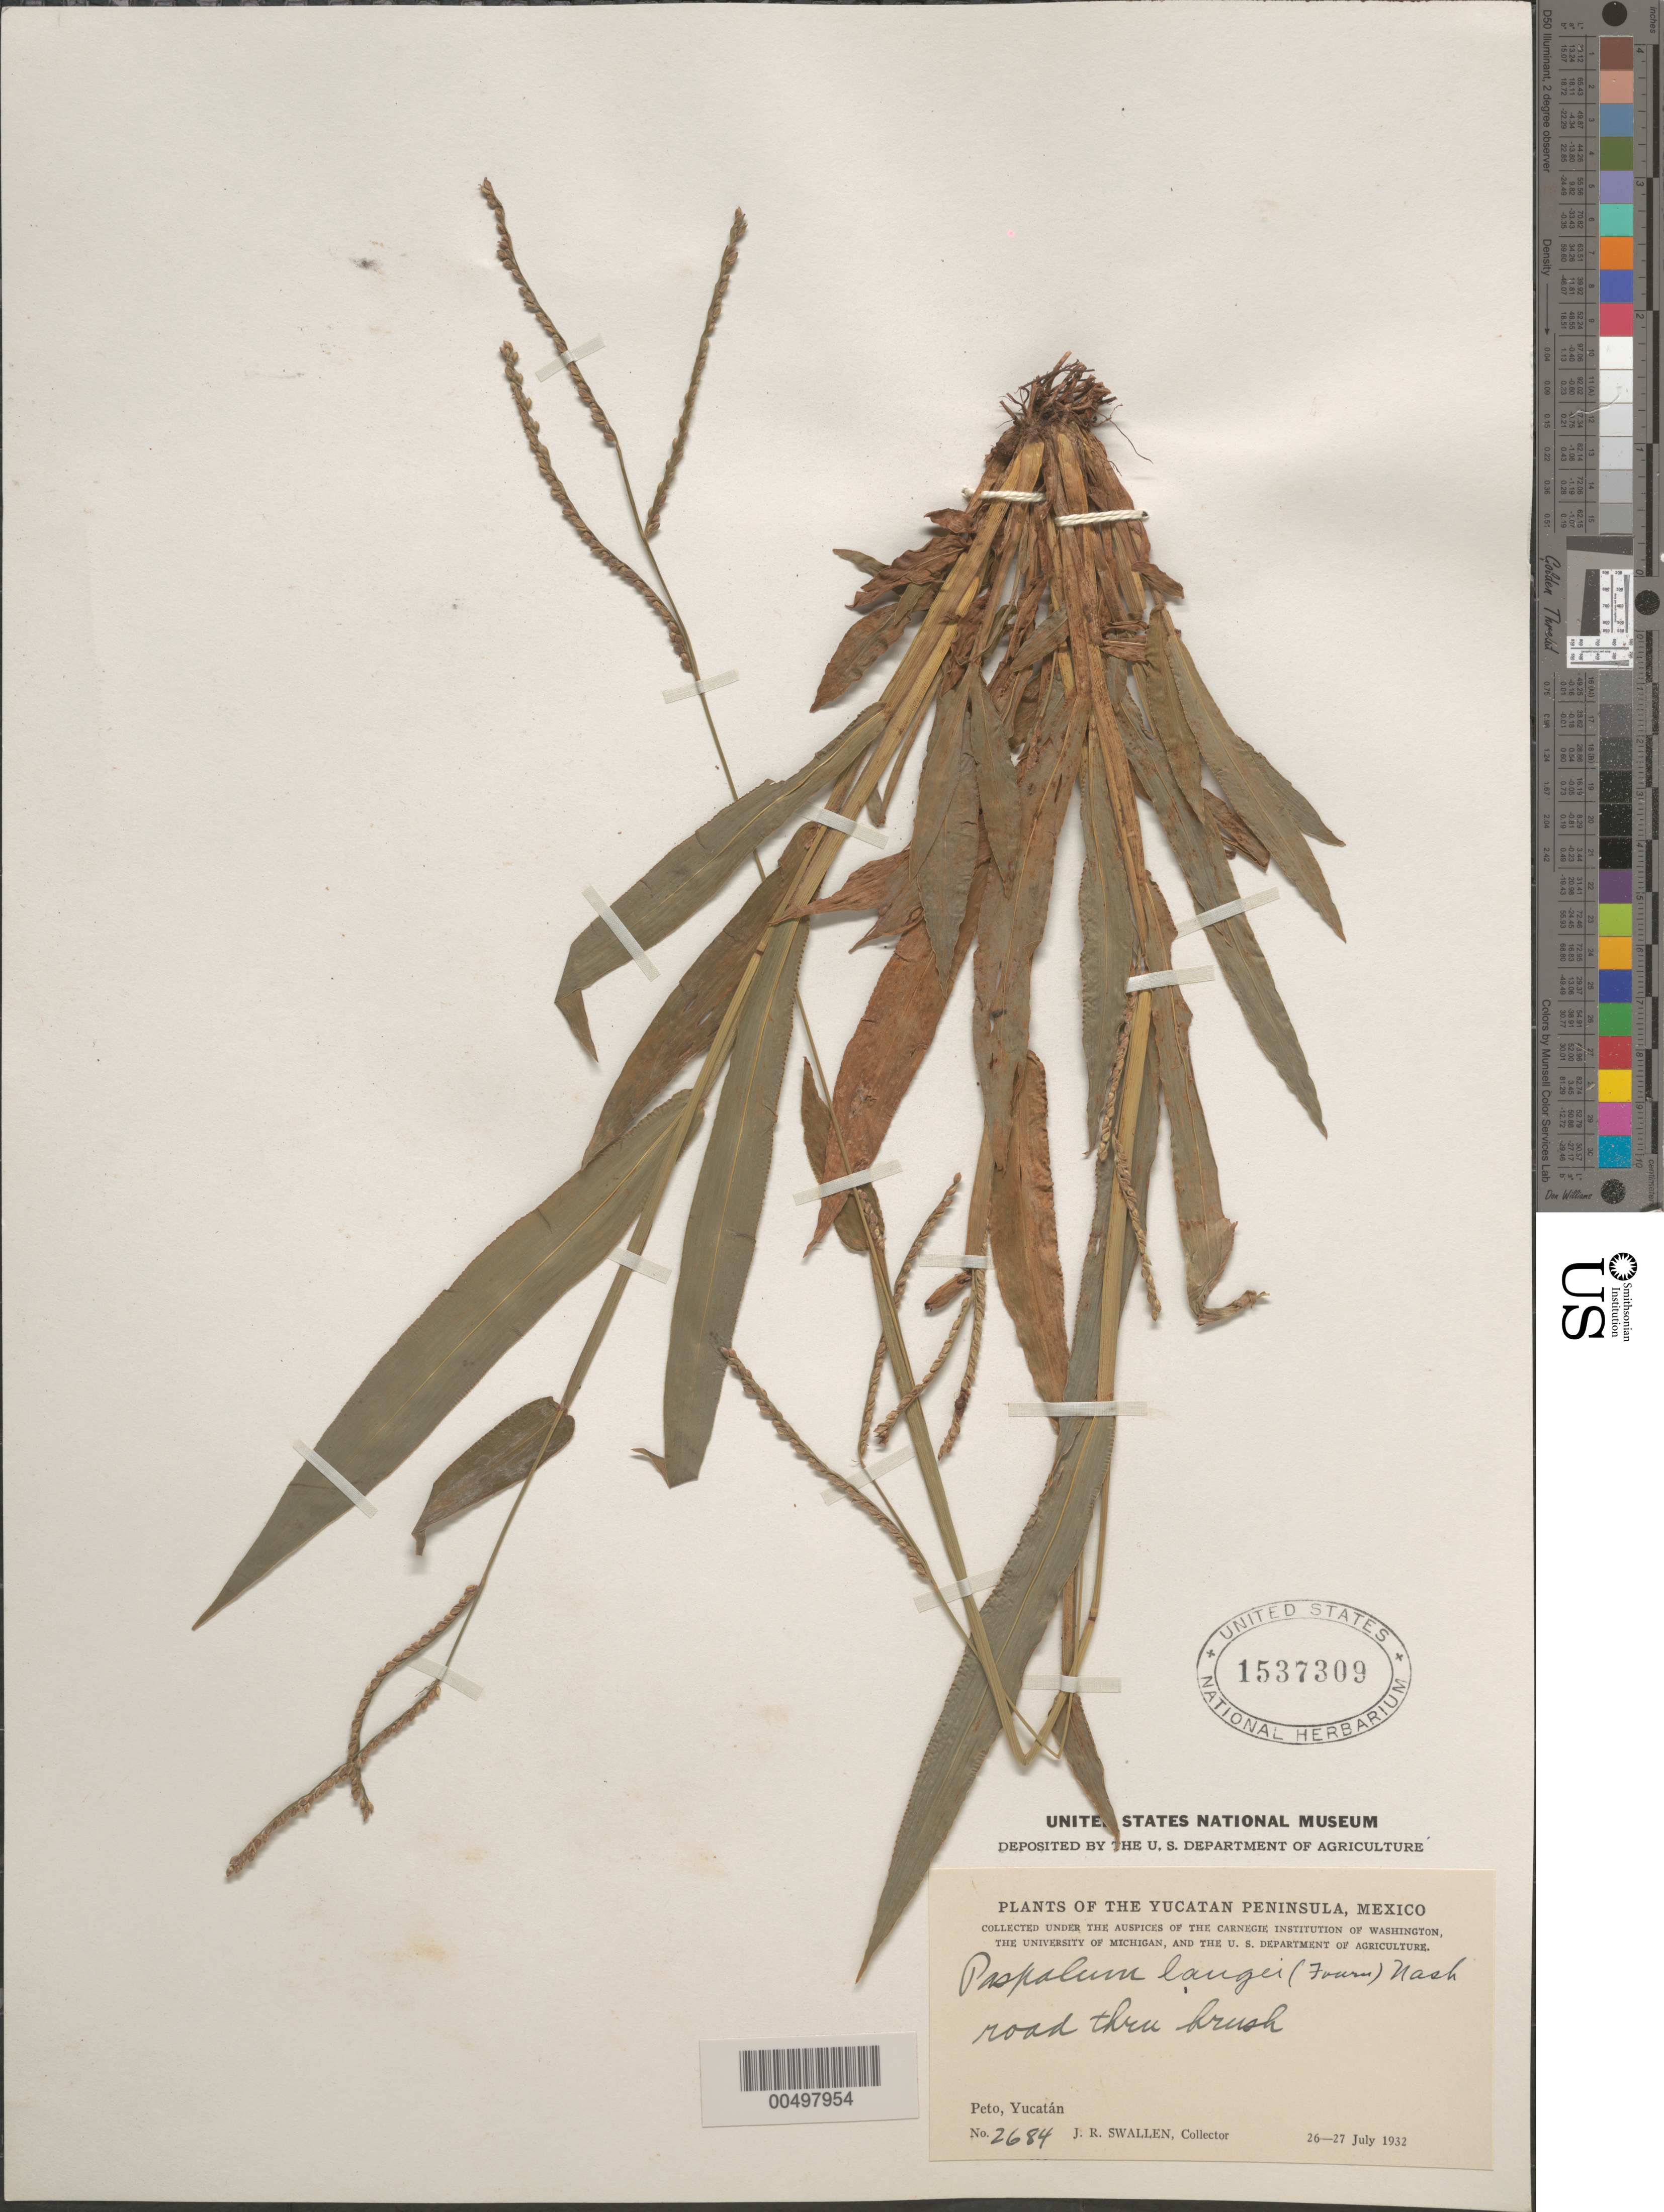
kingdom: Plantae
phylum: Tracheophyta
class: Liliopsida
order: Poales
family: Poaceae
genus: Paspalum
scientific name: Paspalum langei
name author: (E. Fourn.) Nash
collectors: J. R. Swallen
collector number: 2684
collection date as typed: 26 Jul 1932 to 27 Jul 1932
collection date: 1932-07-26/1932-07-27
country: Mexico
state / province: Yucatan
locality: Yucatan Peninsula, Peto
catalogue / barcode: US 1537309